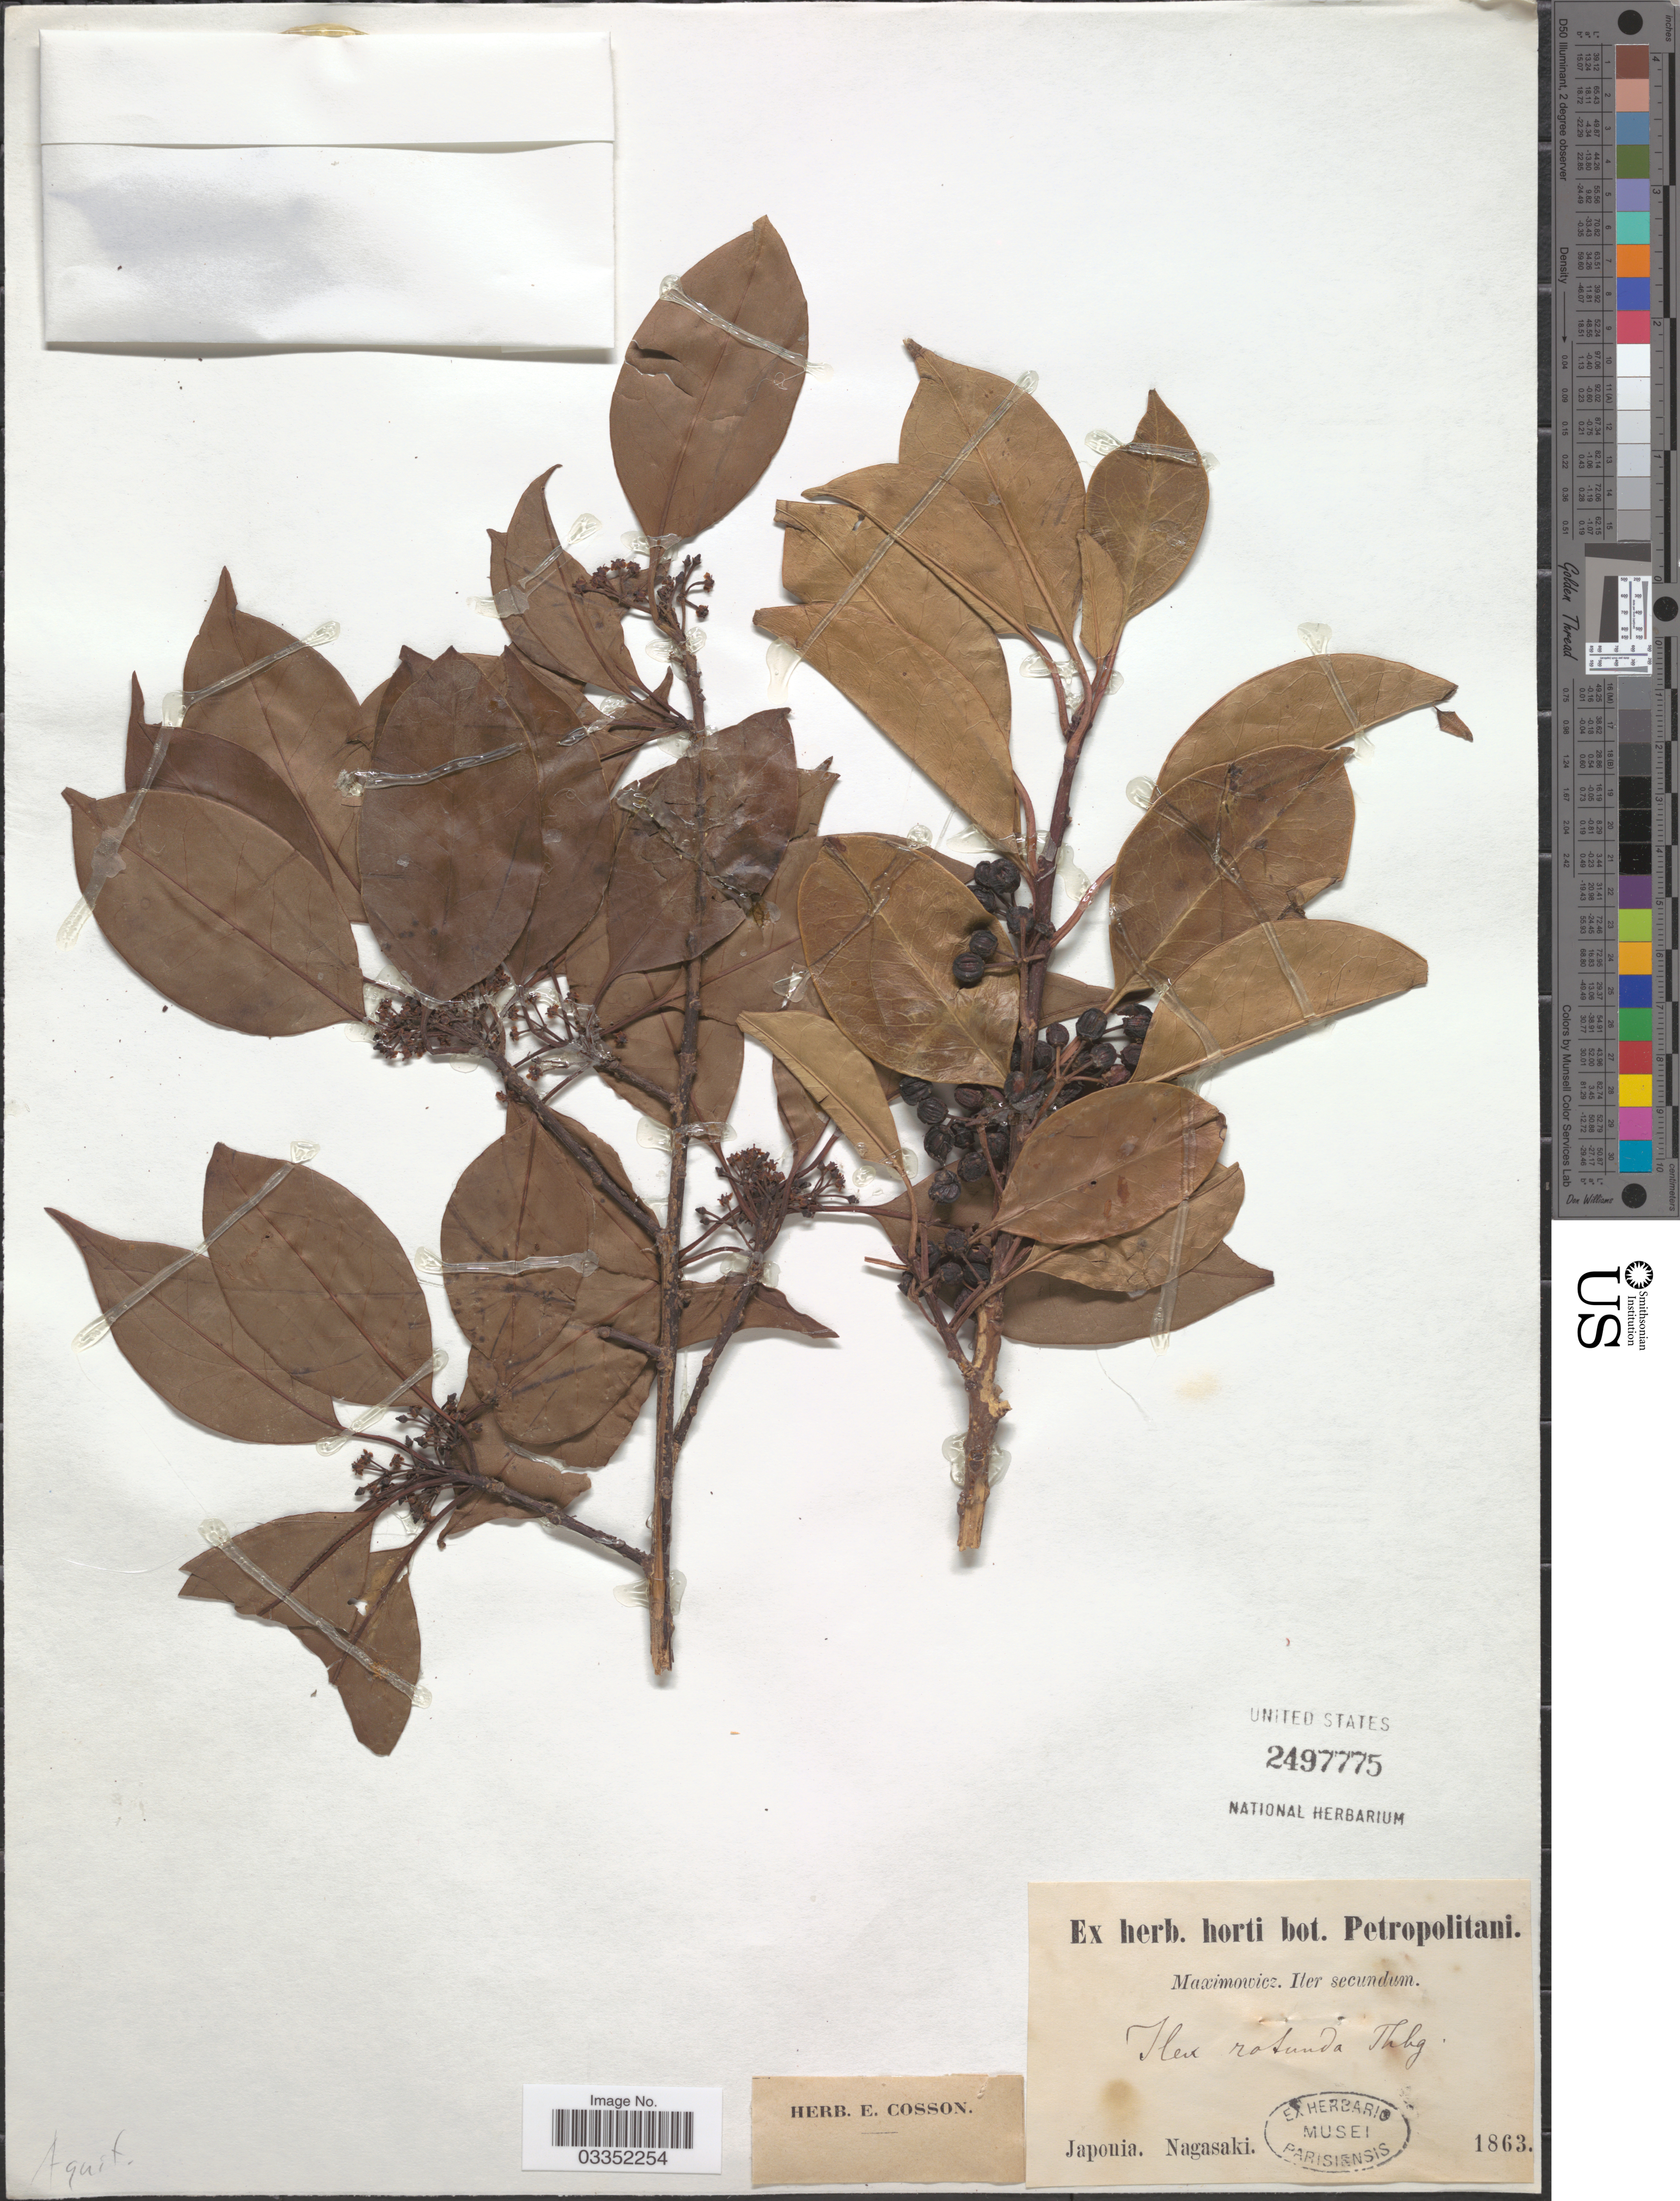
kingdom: Plantae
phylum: Tracheophyta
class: Magnoliopsida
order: Aquifoliales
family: Aquifoliaceae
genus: Ilex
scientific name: Ilex rotunda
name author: Thunb.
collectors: -. Maximowicz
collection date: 1863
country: Japan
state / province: Nagasaki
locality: Japonia.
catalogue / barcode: US 2497775